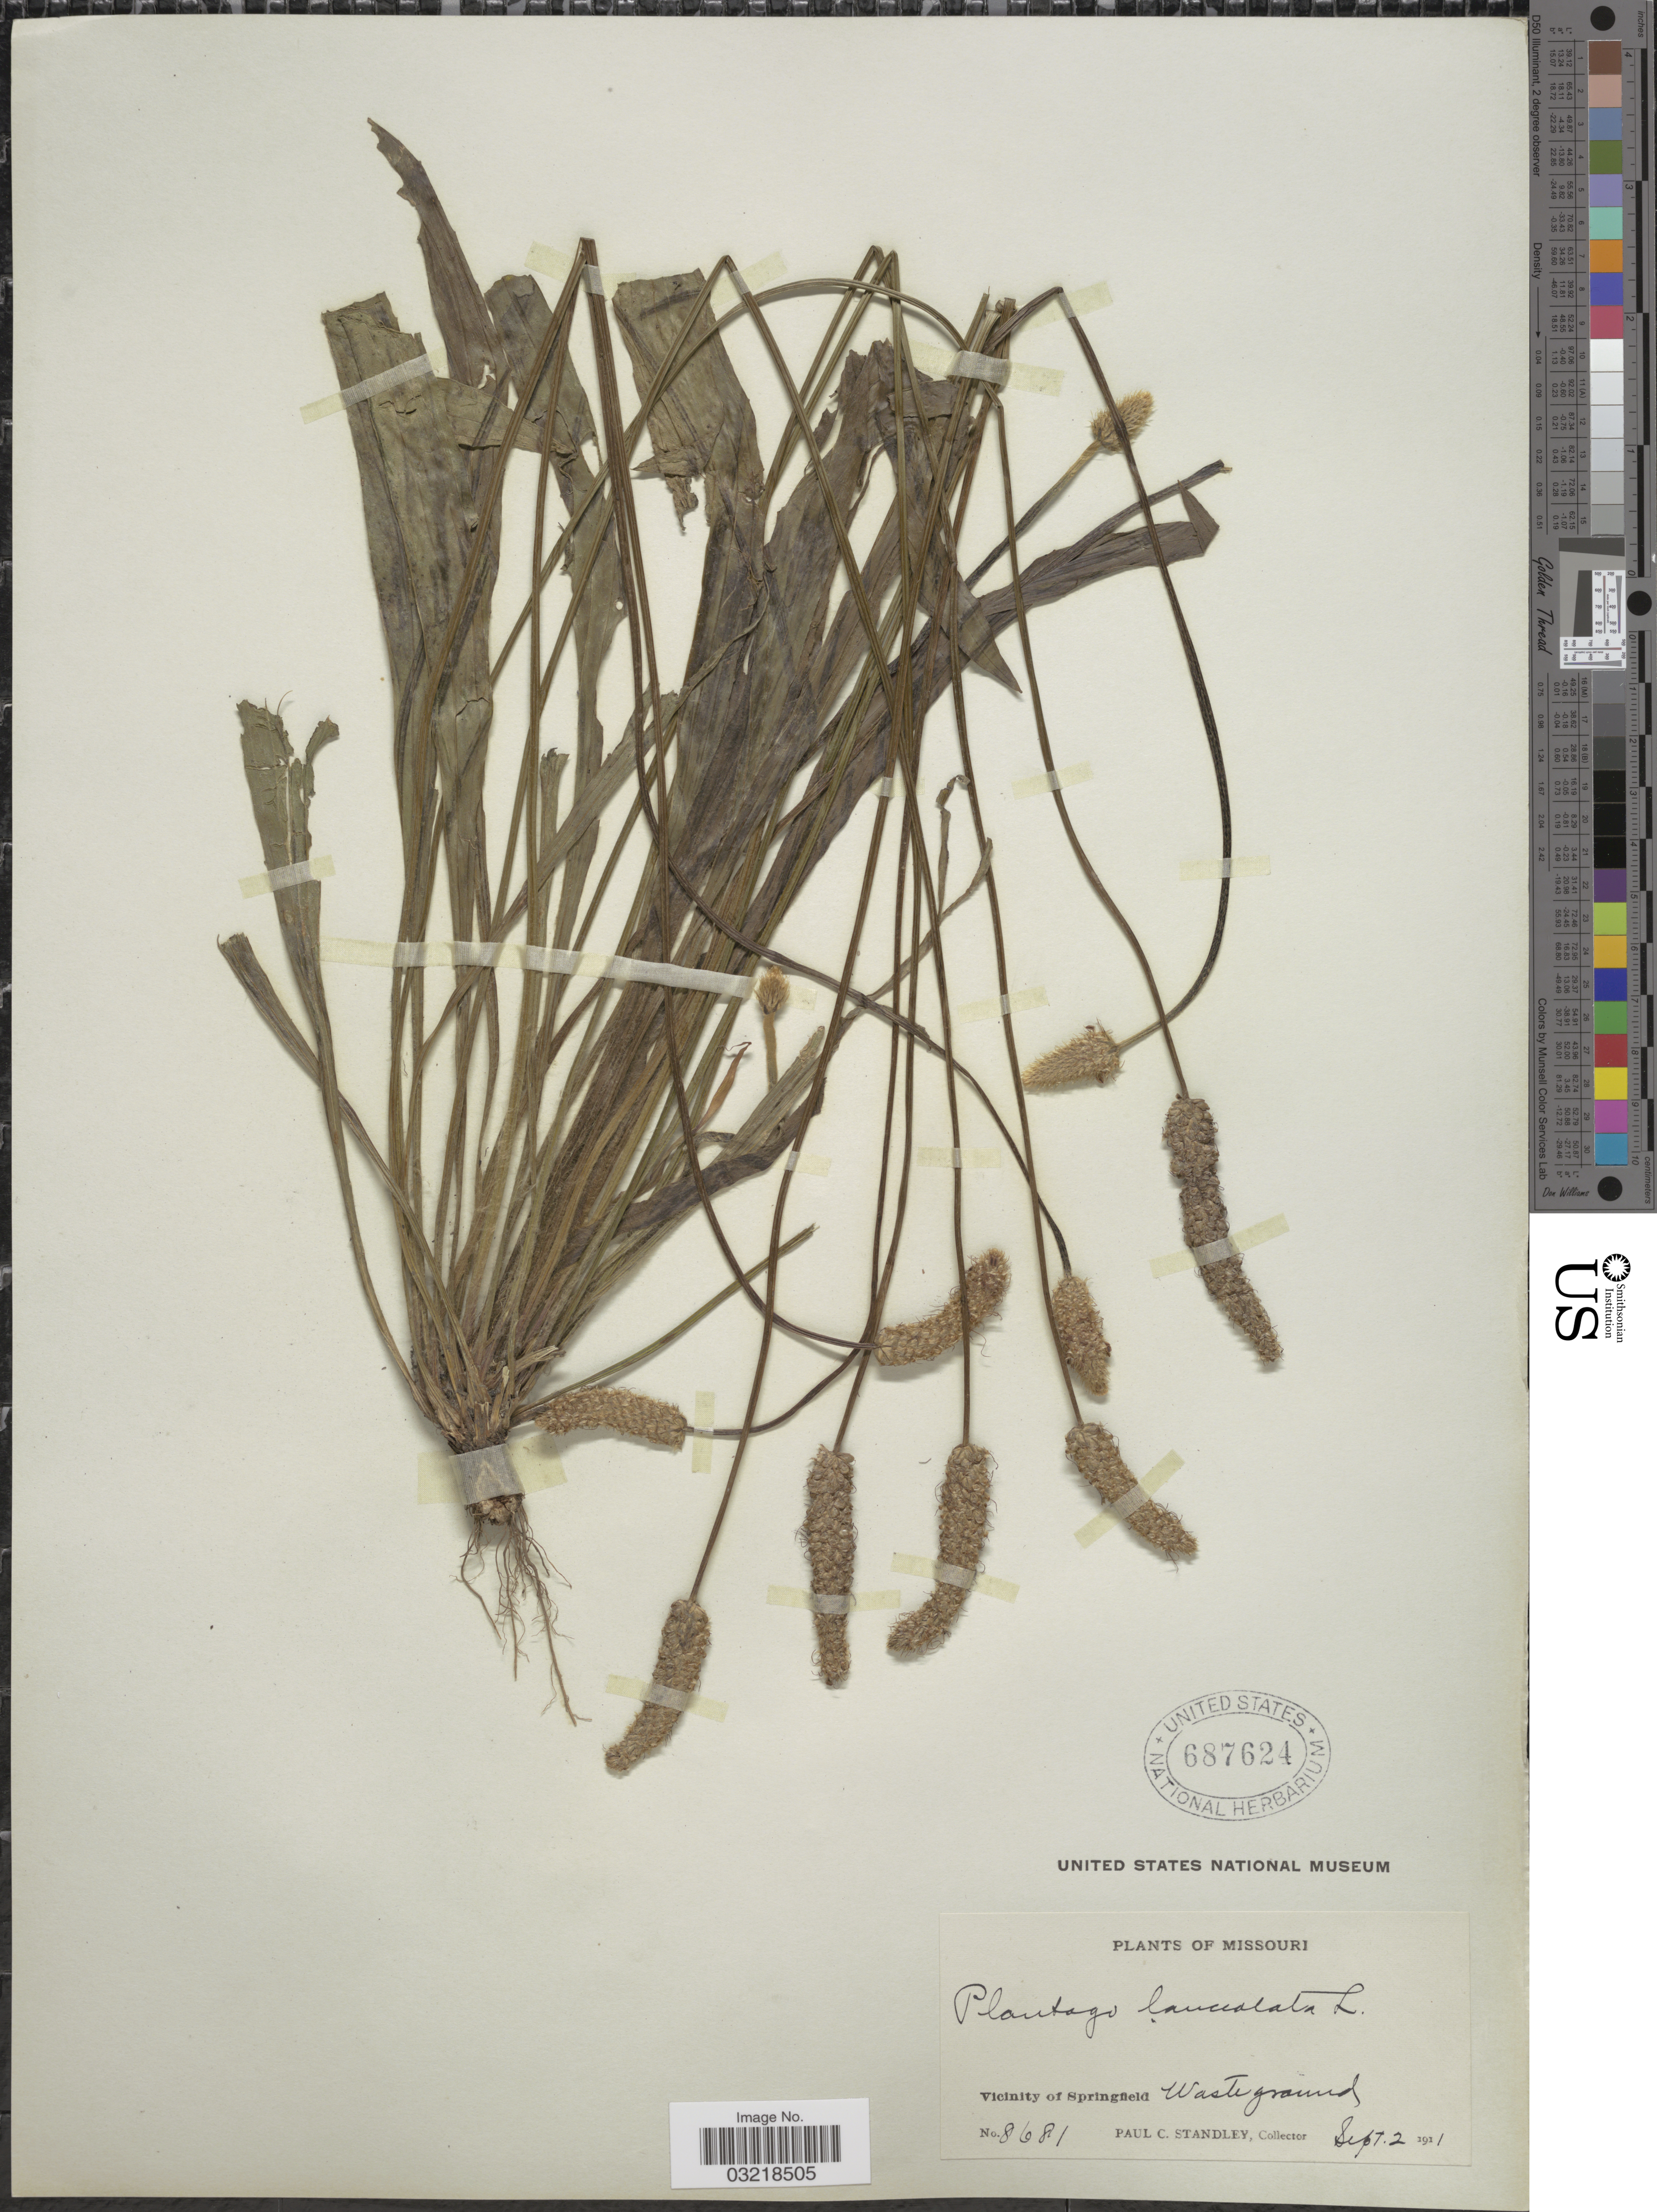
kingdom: Plantae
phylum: Tracheophyta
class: Magnoliopsida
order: Lamiales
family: Plantaginaceae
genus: Plantago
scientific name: Plantago lanceolata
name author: L.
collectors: P. C. Standley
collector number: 8681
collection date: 1921-09-07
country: United States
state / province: Missouri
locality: Vicinity of Springfield.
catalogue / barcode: US 687624